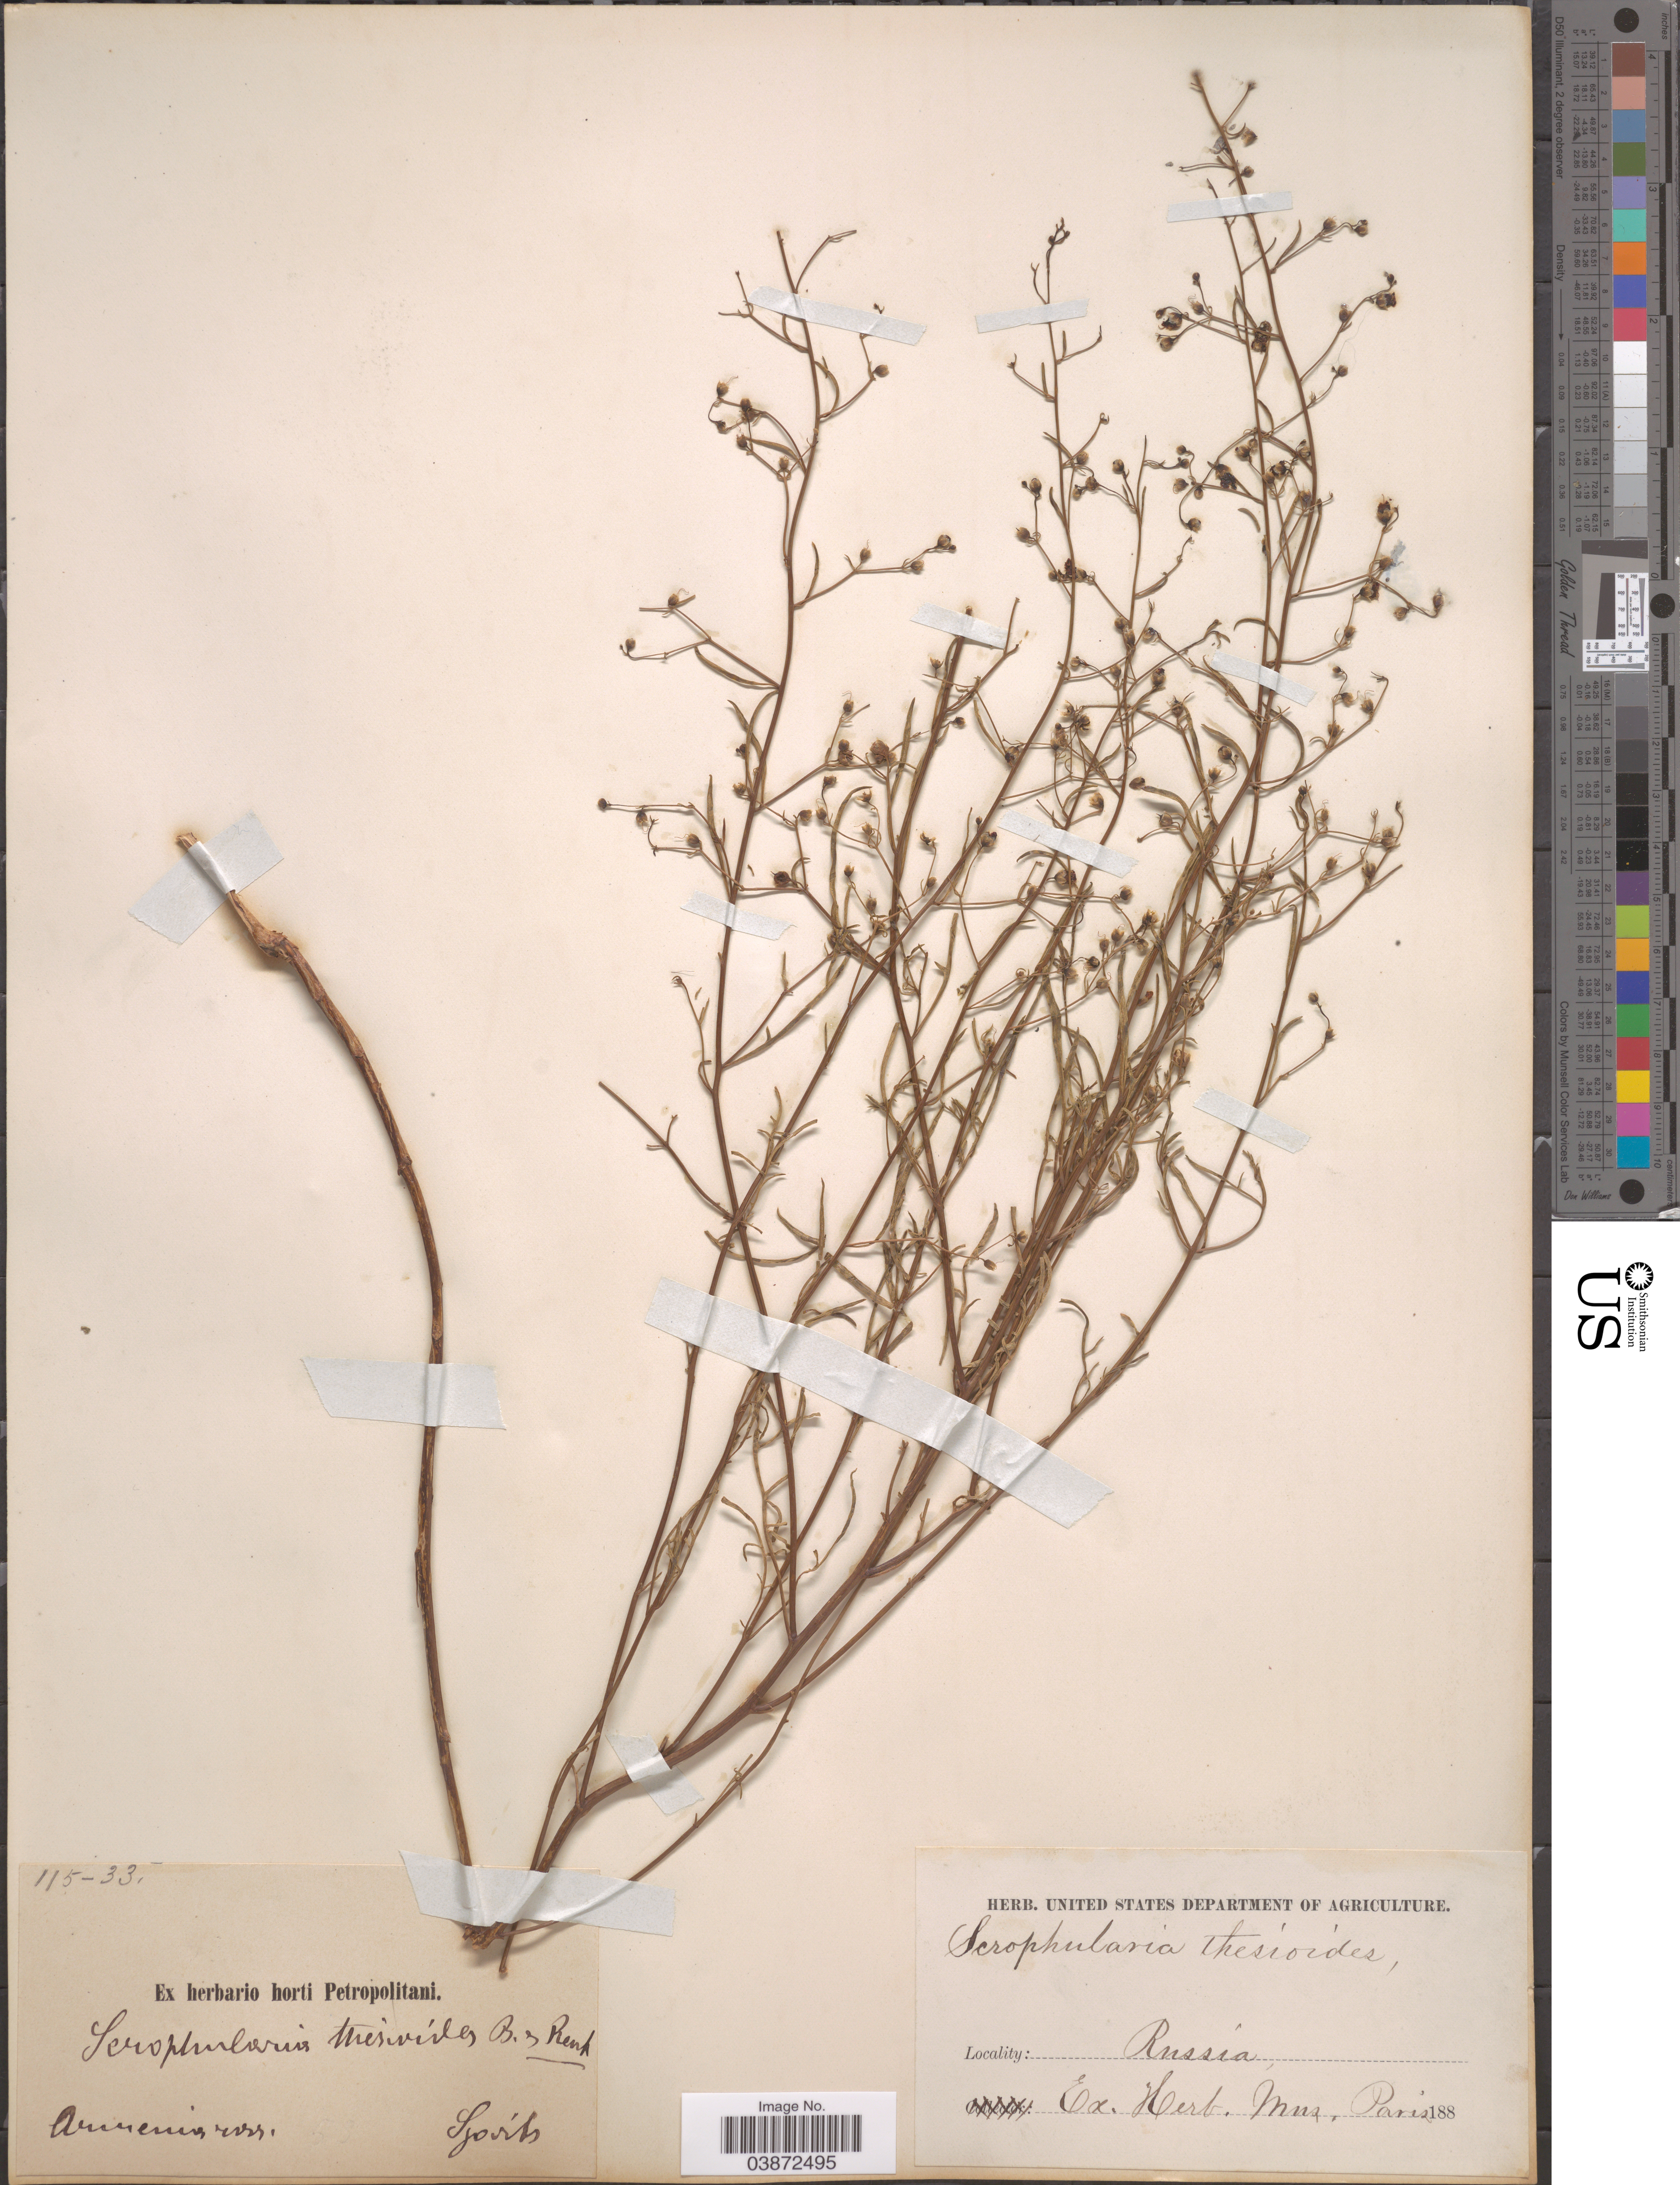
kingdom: Plantae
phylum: Tracheophyta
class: Magnoliopsida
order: Lamiales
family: Scrophulariaceae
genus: Scrophularia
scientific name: Scrophularia xanthoglossa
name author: Benth.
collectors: Szovits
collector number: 115-33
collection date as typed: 188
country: Armenia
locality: Russia. Armensia ross.